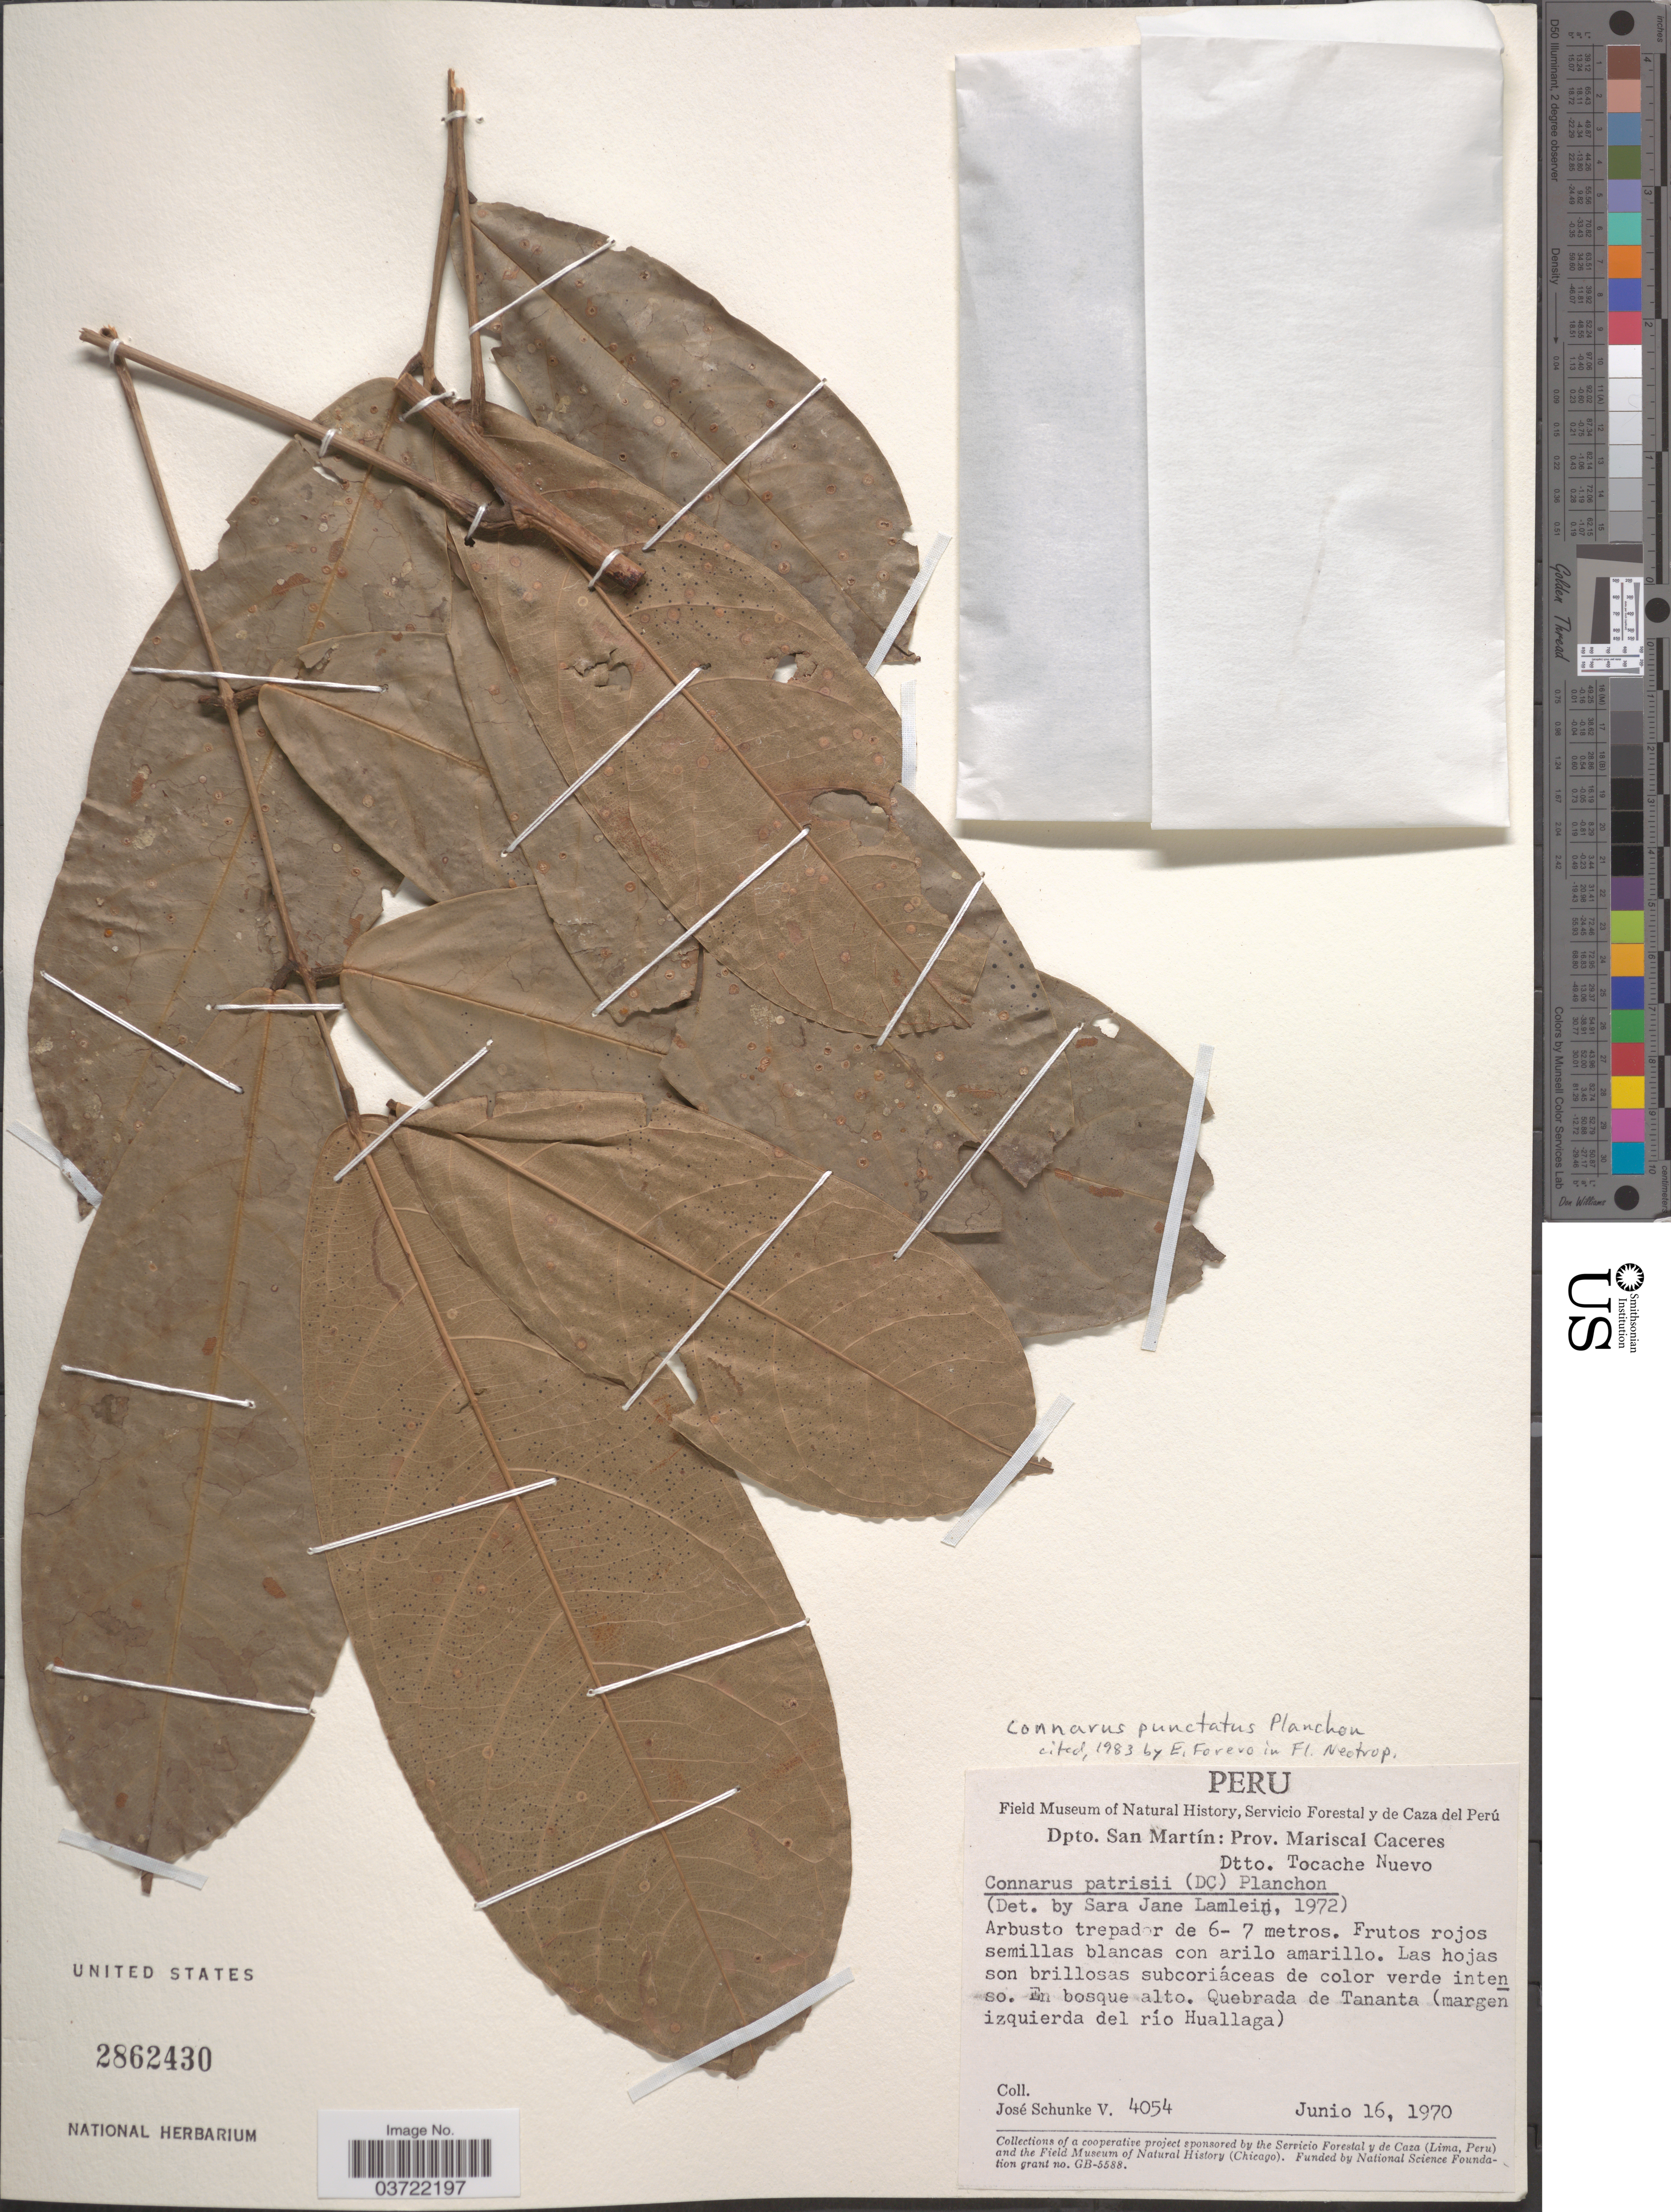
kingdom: Plantae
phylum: Tracheophyta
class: Magnoliopsida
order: Oxalidales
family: Connaraceae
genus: Connarus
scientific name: Connarus punctatus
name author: Planch.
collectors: J. Schunke Vigo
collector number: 4054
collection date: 1970-06-16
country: Peru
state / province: San Martín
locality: Dpto. San Martín: Prov. Mariscal Caceres. Dtto. Tocache Nuevo. Quebrado de Tananta (margen izquierda del río Huallaga).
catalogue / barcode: US 2862430